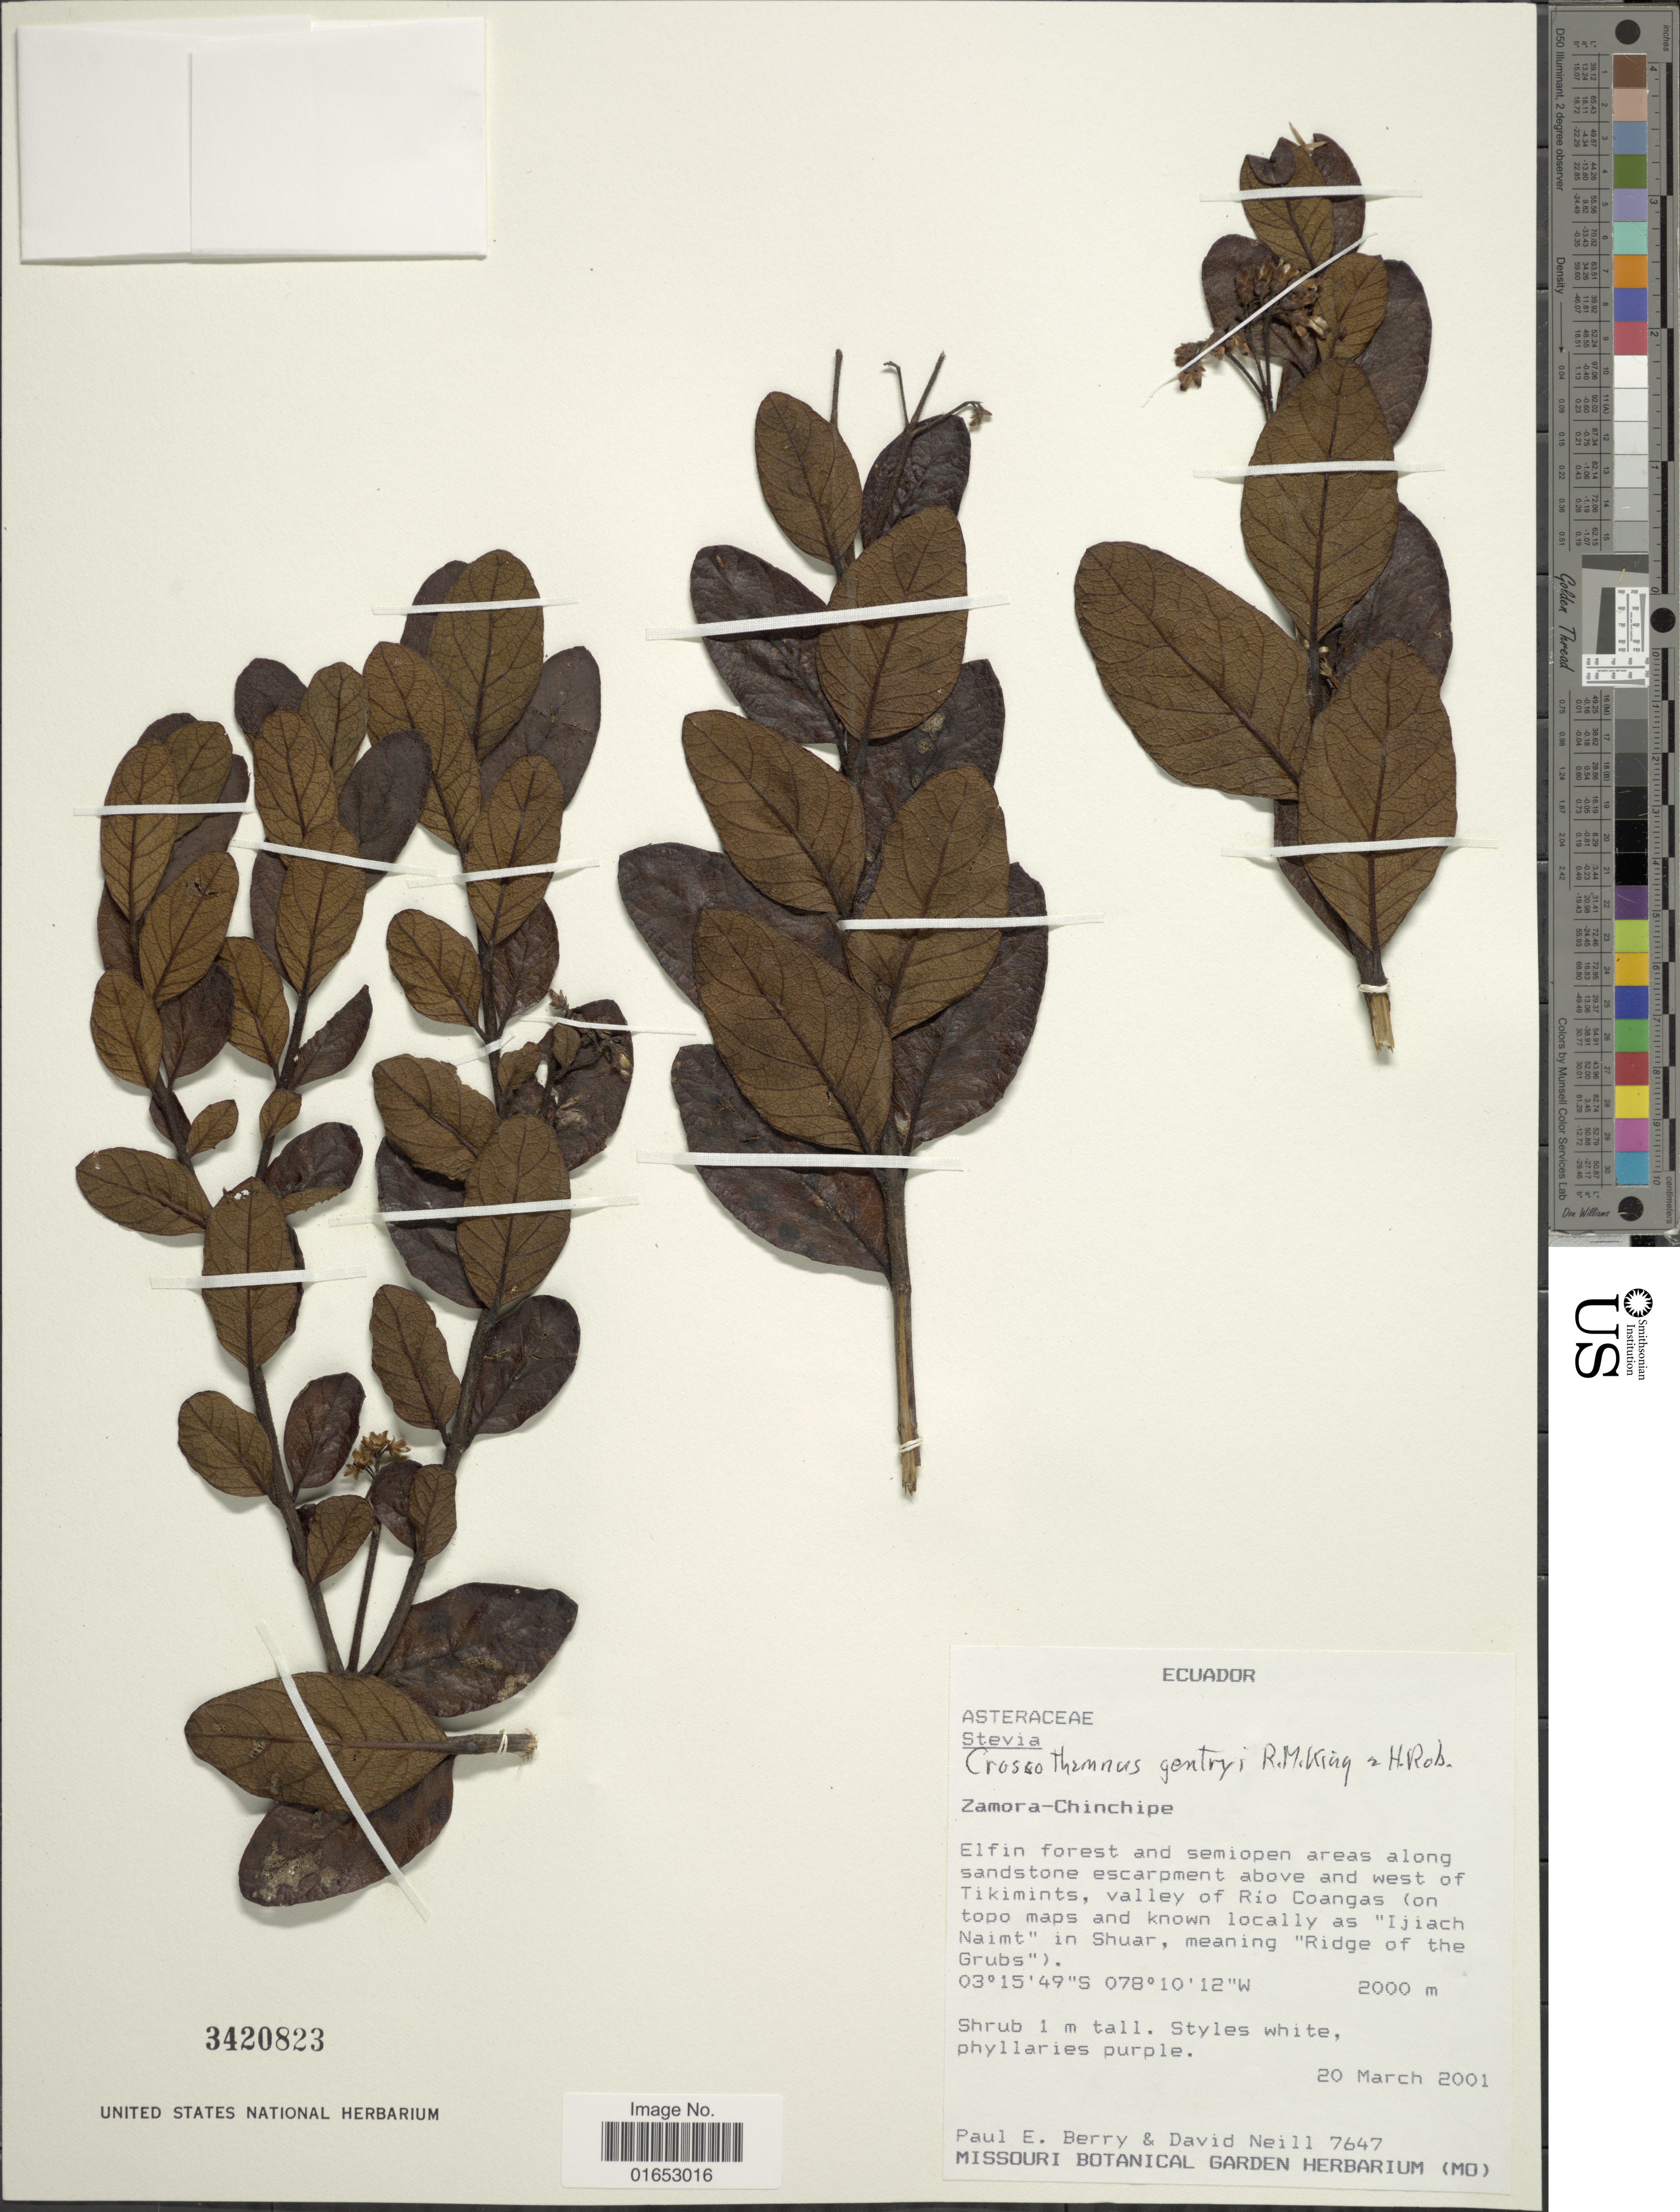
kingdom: Plantae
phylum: Tracheophyta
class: Magnoliopsida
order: Asterales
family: Asteraceae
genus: Crossothamnus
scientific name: Crossothamnus gentryi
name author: R.M. King & H. Rob.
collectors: P. E. Berry & D. A. Neill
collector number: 7647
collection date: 2001-03-20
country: Ecuador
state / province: Zamora-Chinchipe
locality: Elfin forest and semiopen areas along sandstone escarpment above and west of Tikimints, valley of Rio Coangas (on topo maos and know locally as "Ijiach Naimt" in Sugar, meaning "Ridge of the Grubs")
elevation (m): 2000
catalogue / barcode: US 3420823